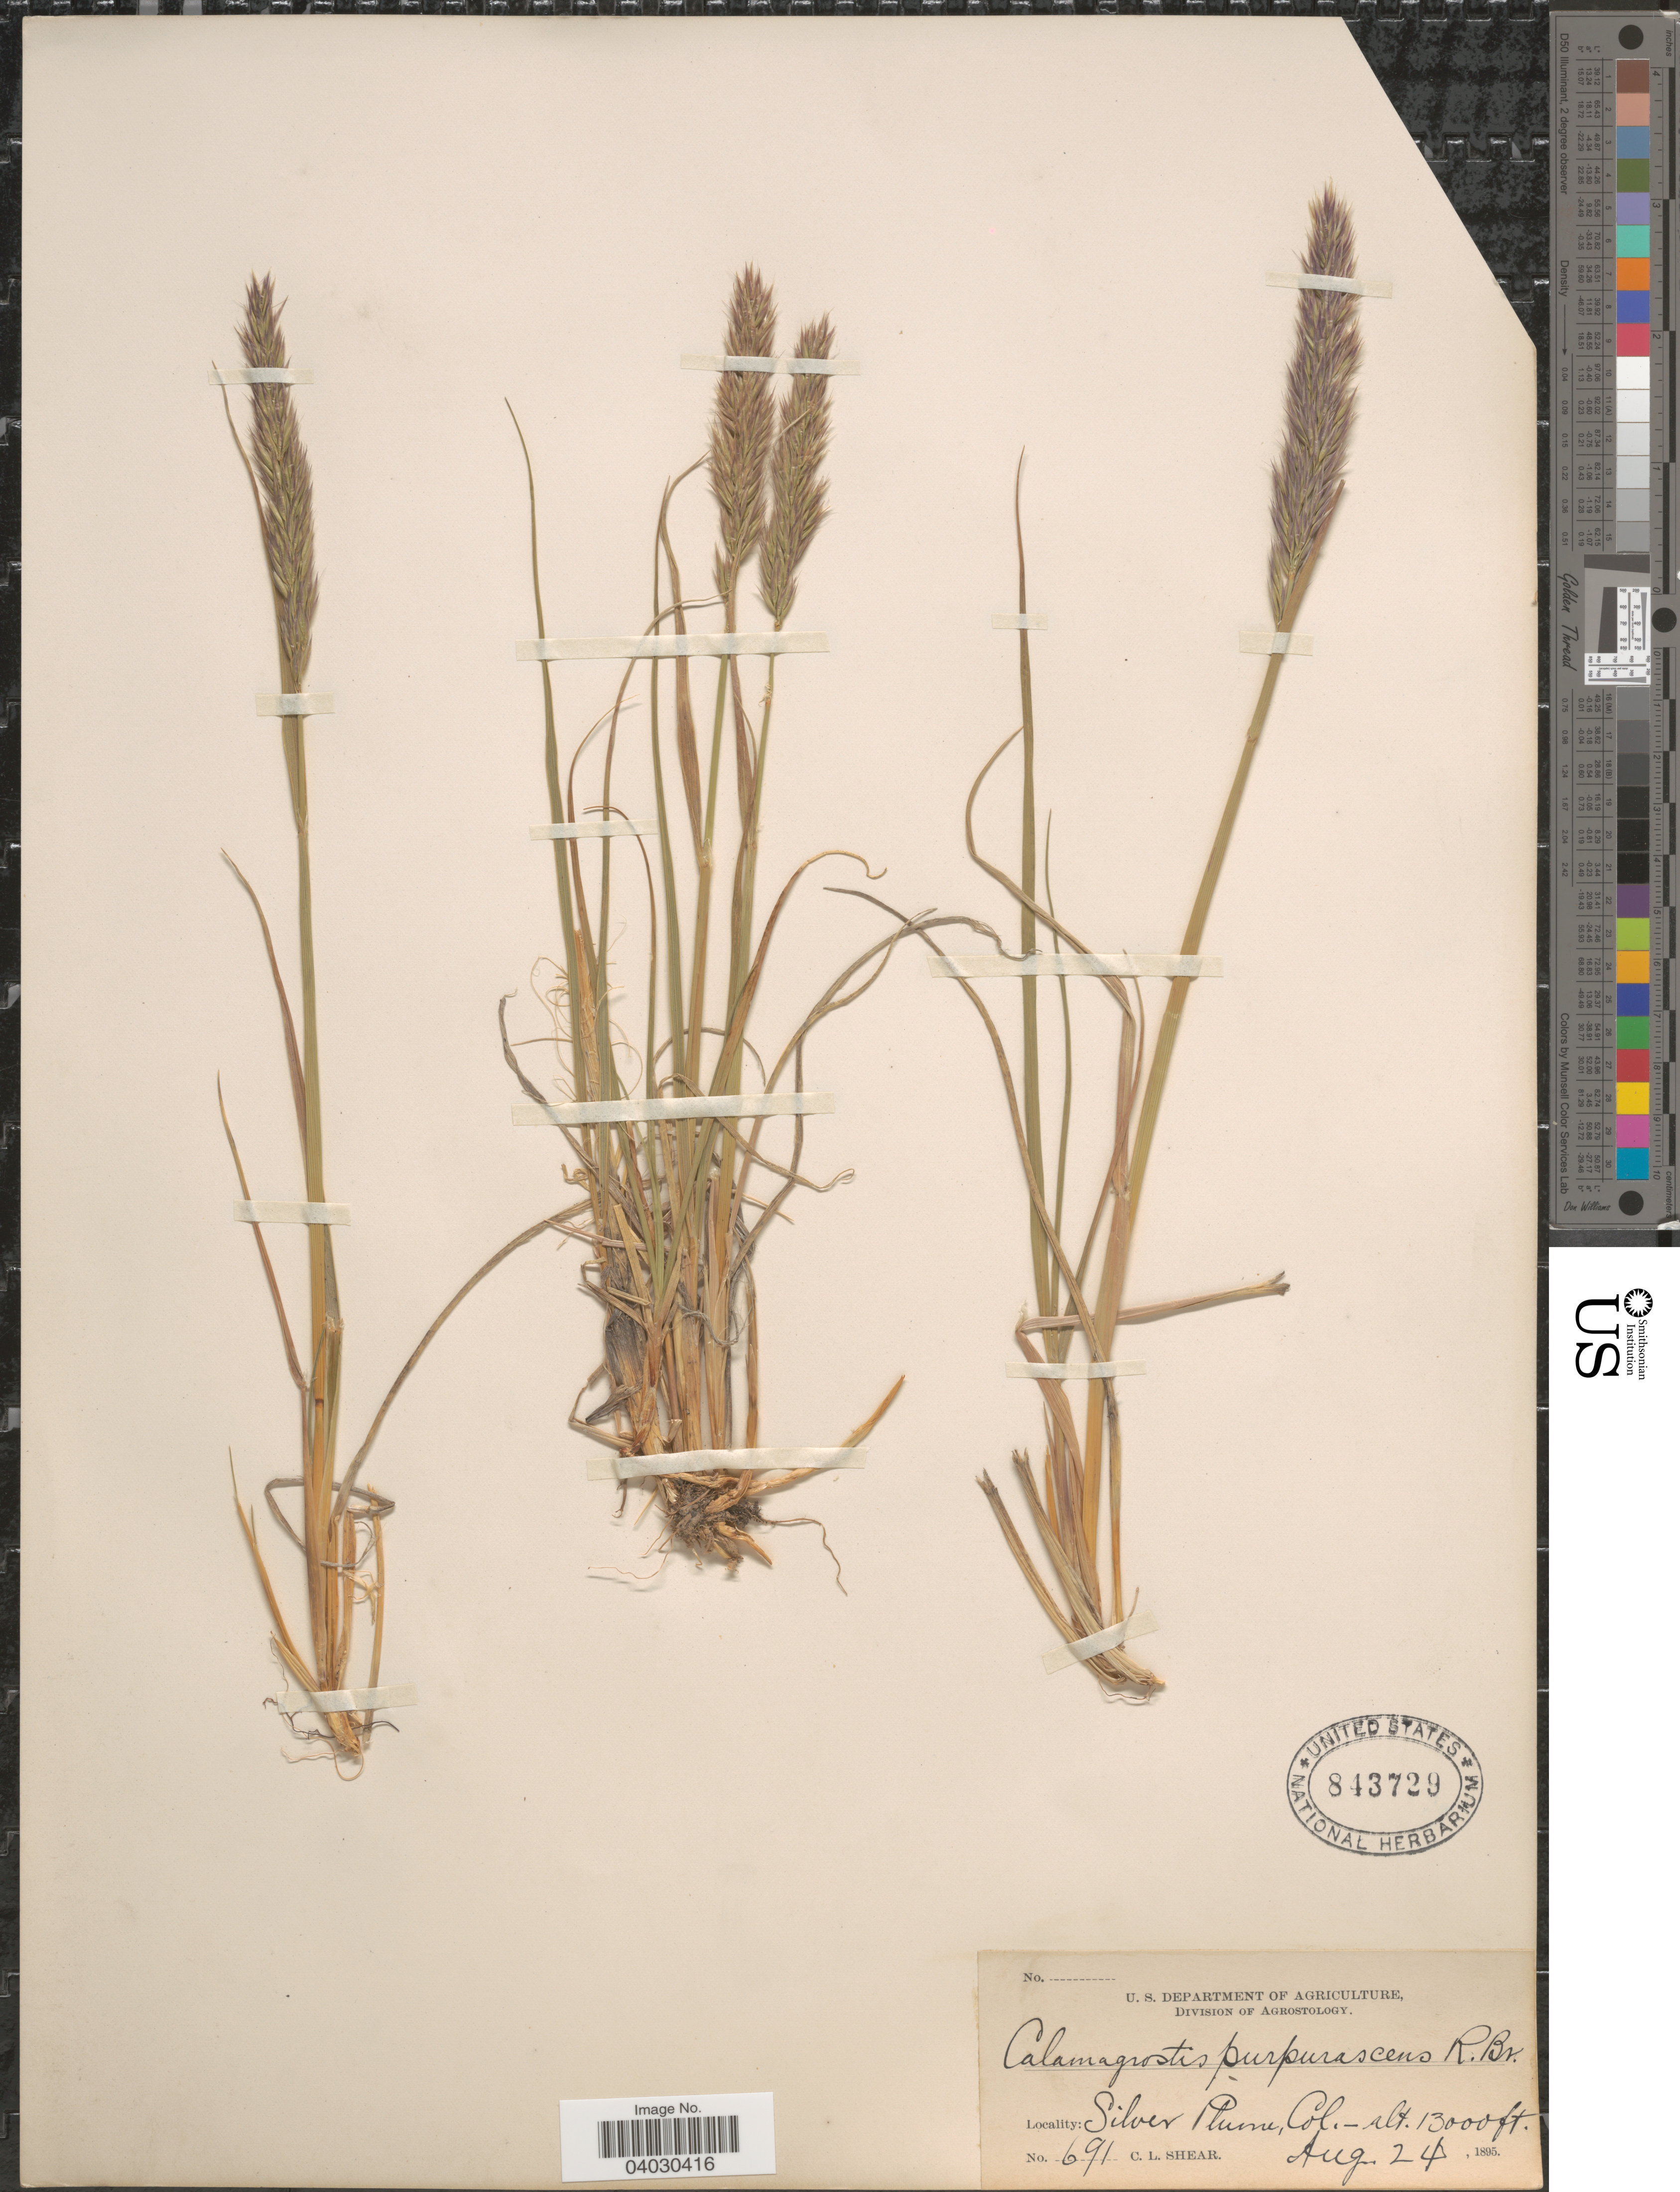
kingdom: Plantae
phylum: Tracheophyta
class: Liliopsida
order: Poales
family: Poaceae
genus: Calamagrostis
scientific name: Calamagrostis purpurascens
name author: R. Br.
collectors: C. L. Shear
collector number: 691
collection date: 1895-08-24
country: United States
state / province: Colorado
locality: Silver Plume.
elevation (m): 3962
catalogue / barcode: US 843729